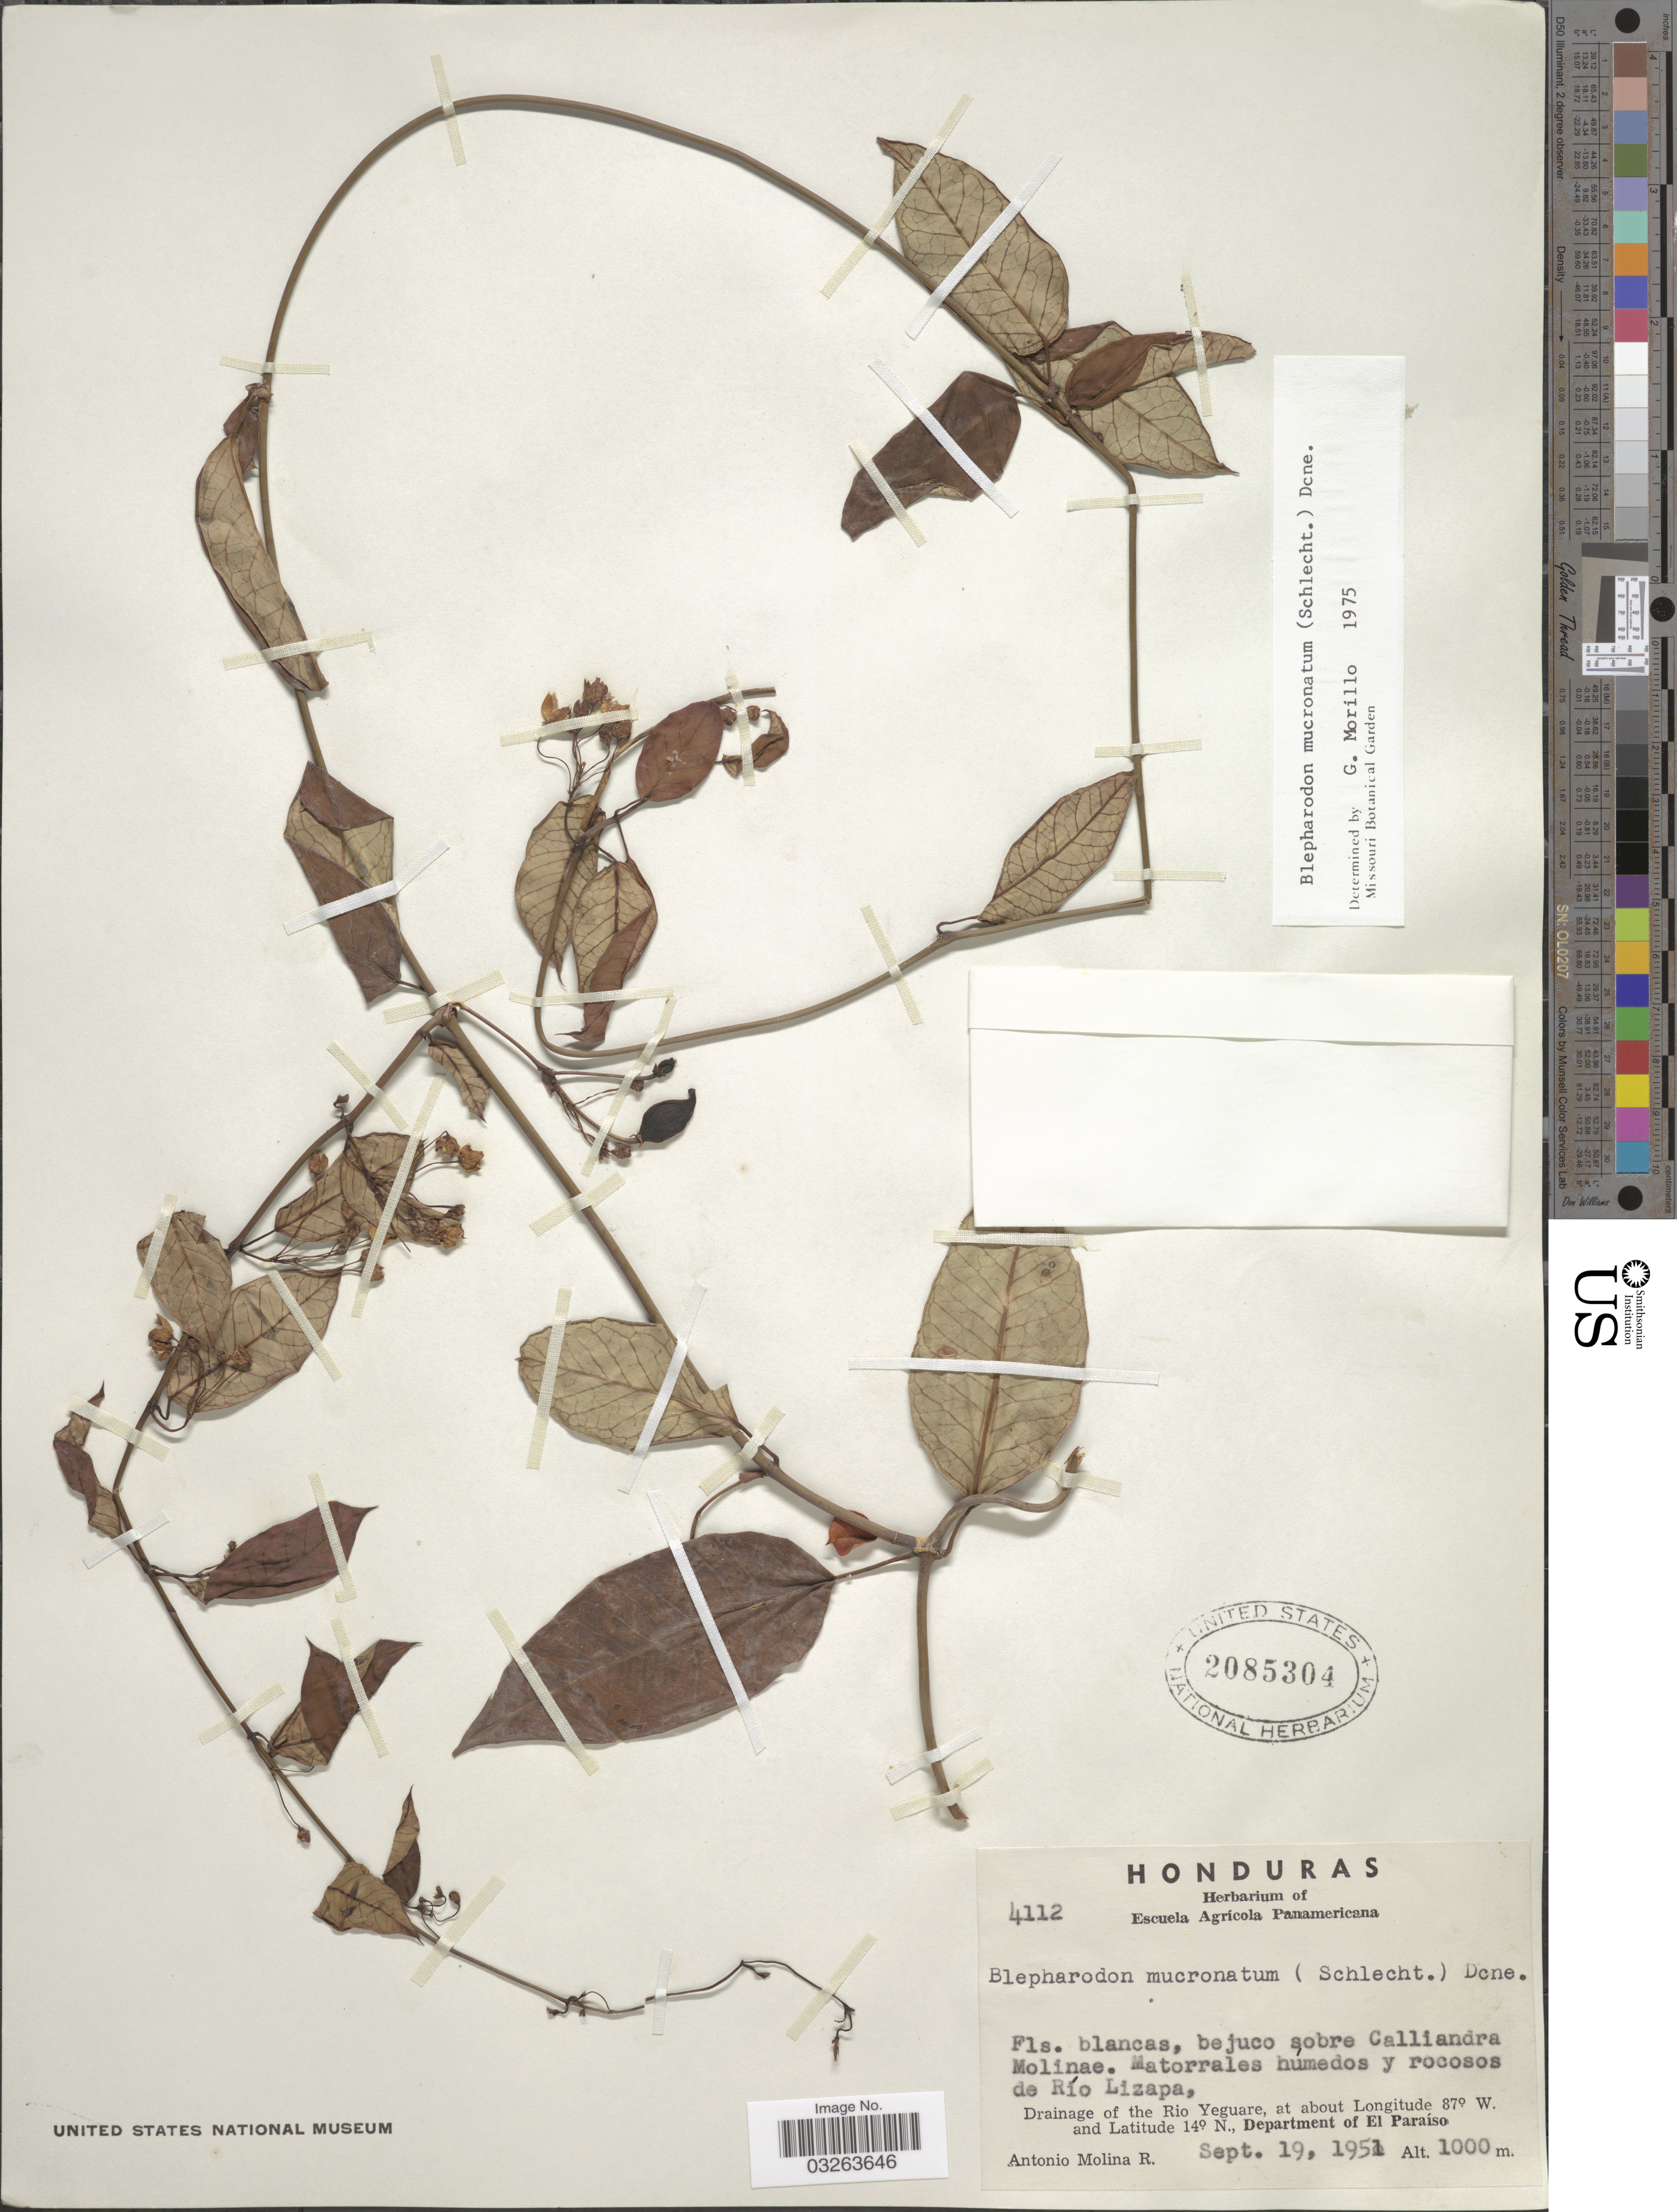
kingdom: Plantae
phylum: Tracheophyta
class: Magnoliopsida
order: Gentianales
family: Apocynaceae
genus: Blepharodon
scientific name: Blepharodon mucronatum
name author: (Schltdl.) Decne.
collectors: A. Molina R.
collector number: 4112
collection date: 1951-09-19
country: Honduras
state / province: El Paraíso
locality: Matorrales húmedos y rocosos de Río Lizapa. Drainage of the Rio Yeguare. Department of El Paraíso.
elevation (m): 1000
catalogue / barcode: US 2085304